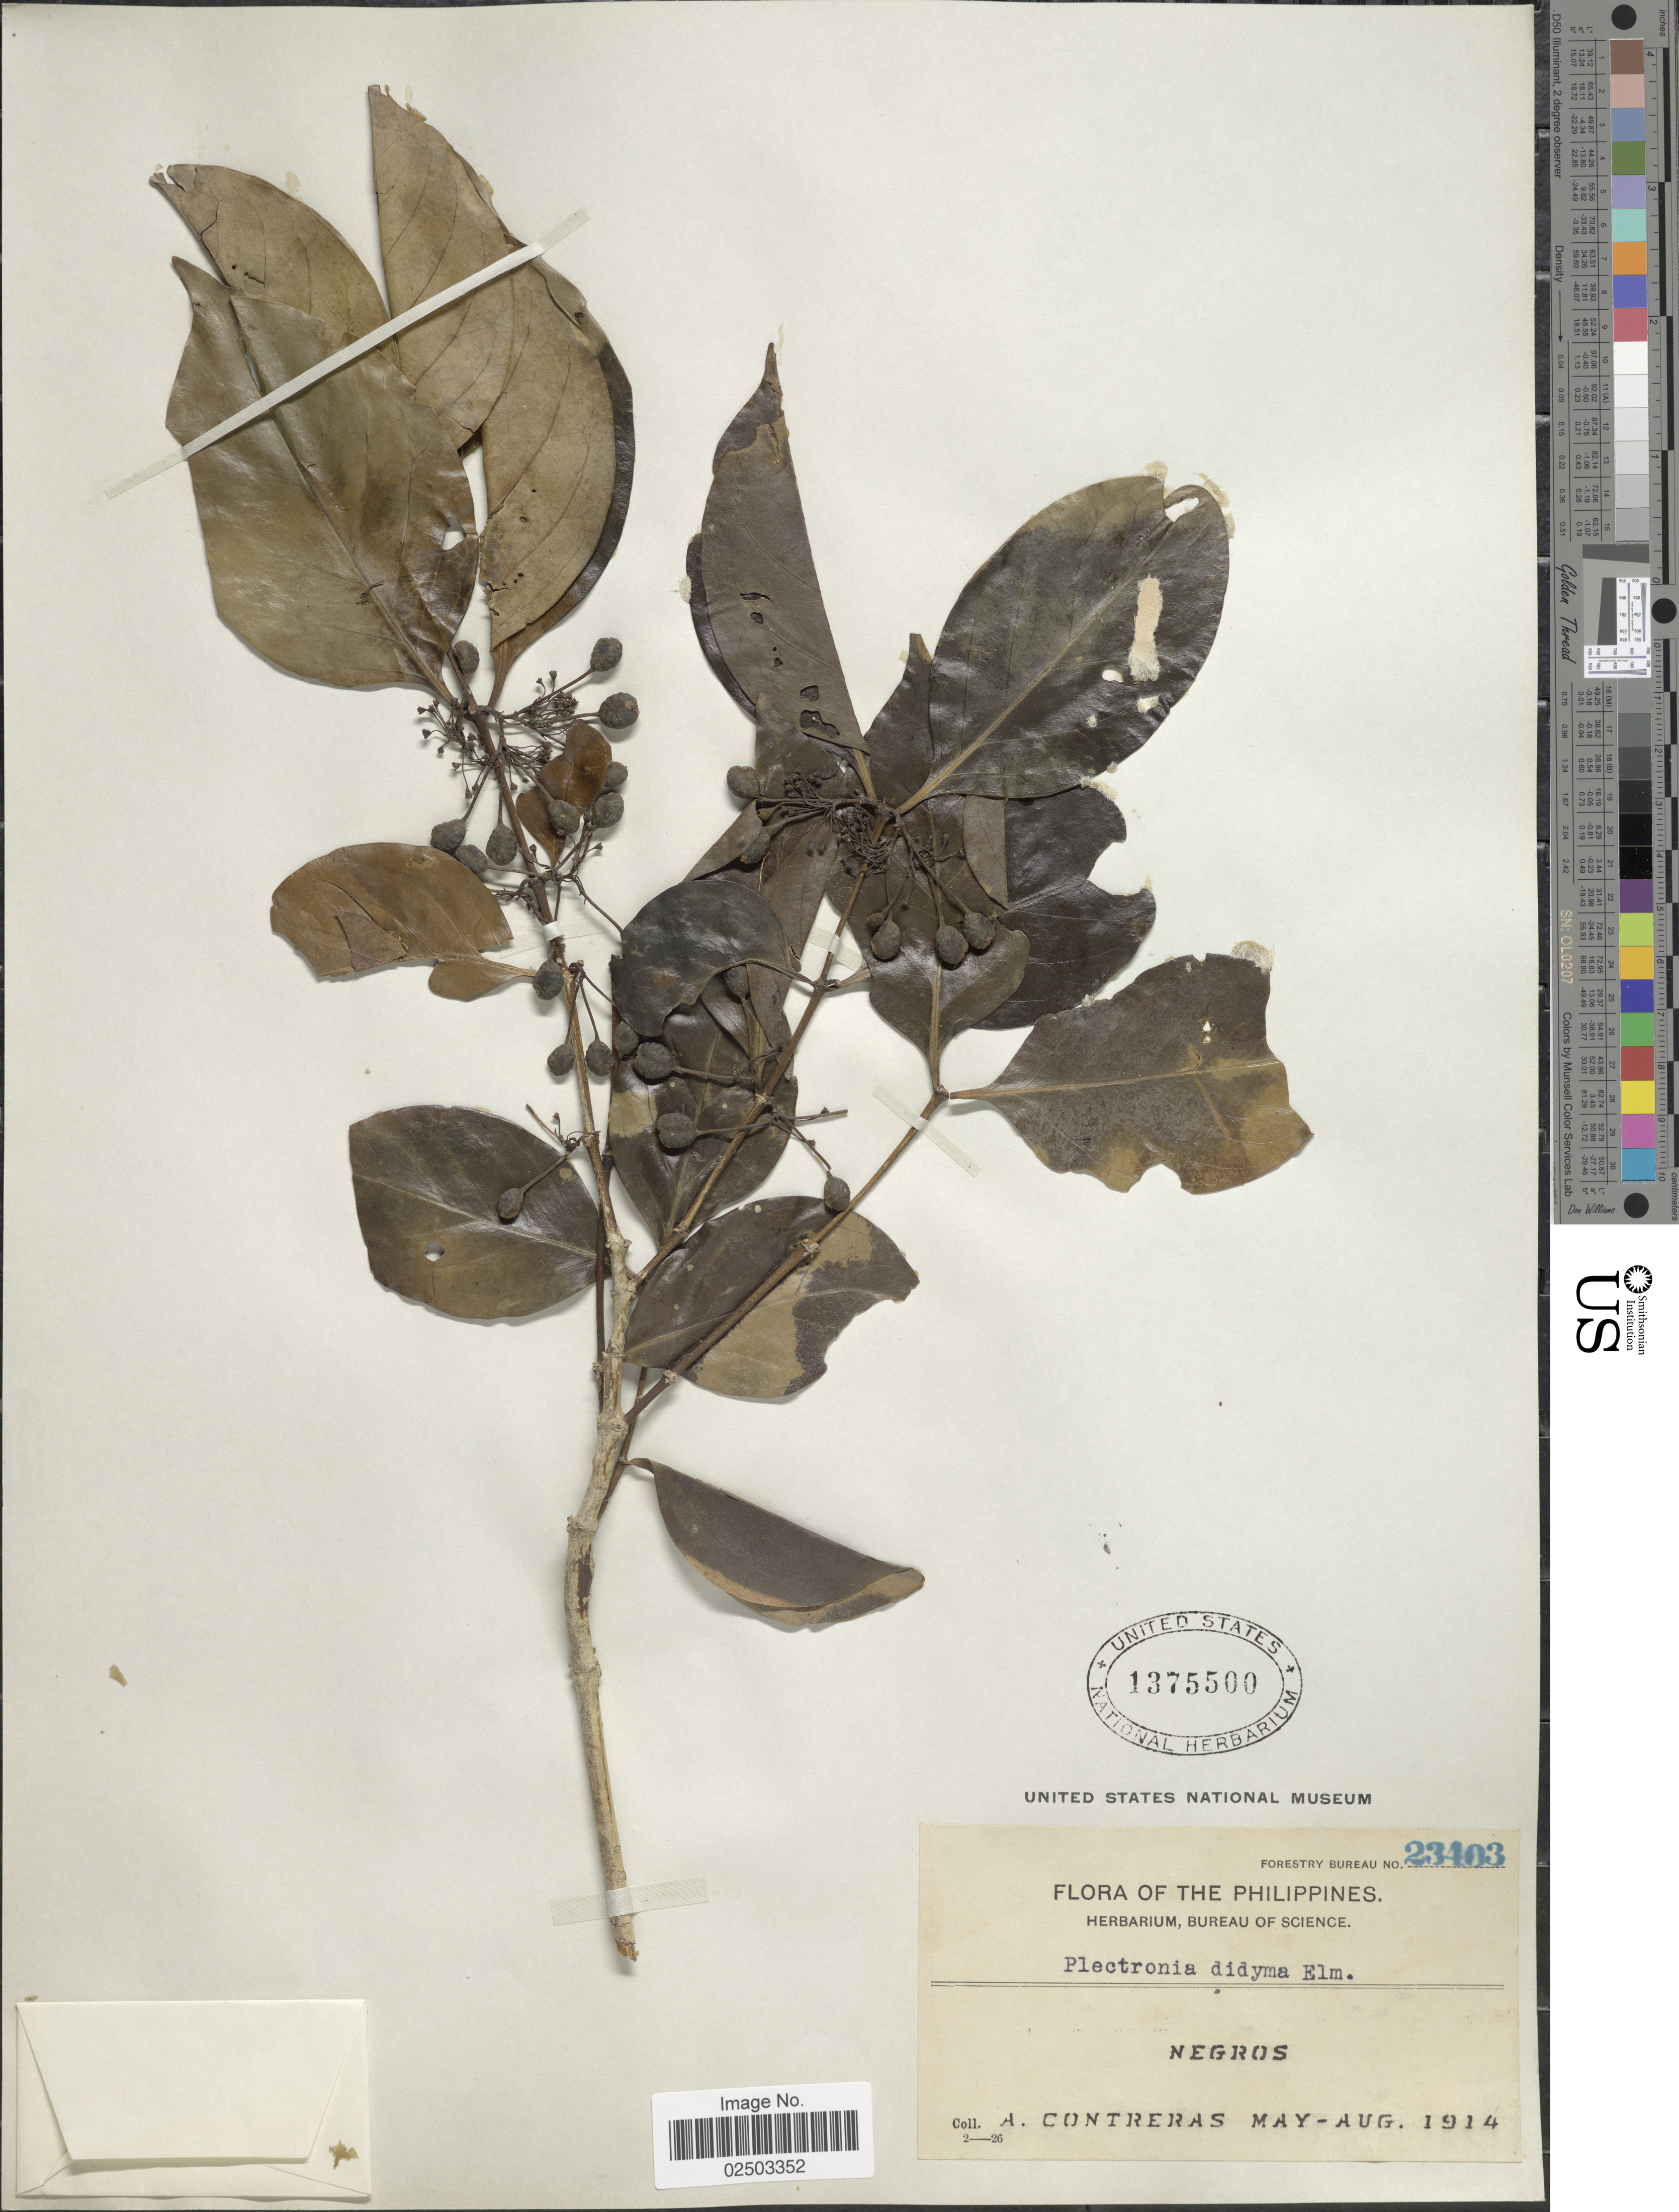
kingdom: Plantae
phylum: Tracheophyta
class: Magnoliopsida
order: Gentianales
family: Rubiaceae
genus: Canthium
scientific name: Canthium dicoccum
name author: (Gaertn.) Merr.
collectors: A. Contreras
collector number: Forestry Bureau 23403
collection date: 1914-05/1914-08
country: Philippines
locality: Negros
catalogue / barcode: US 1375500